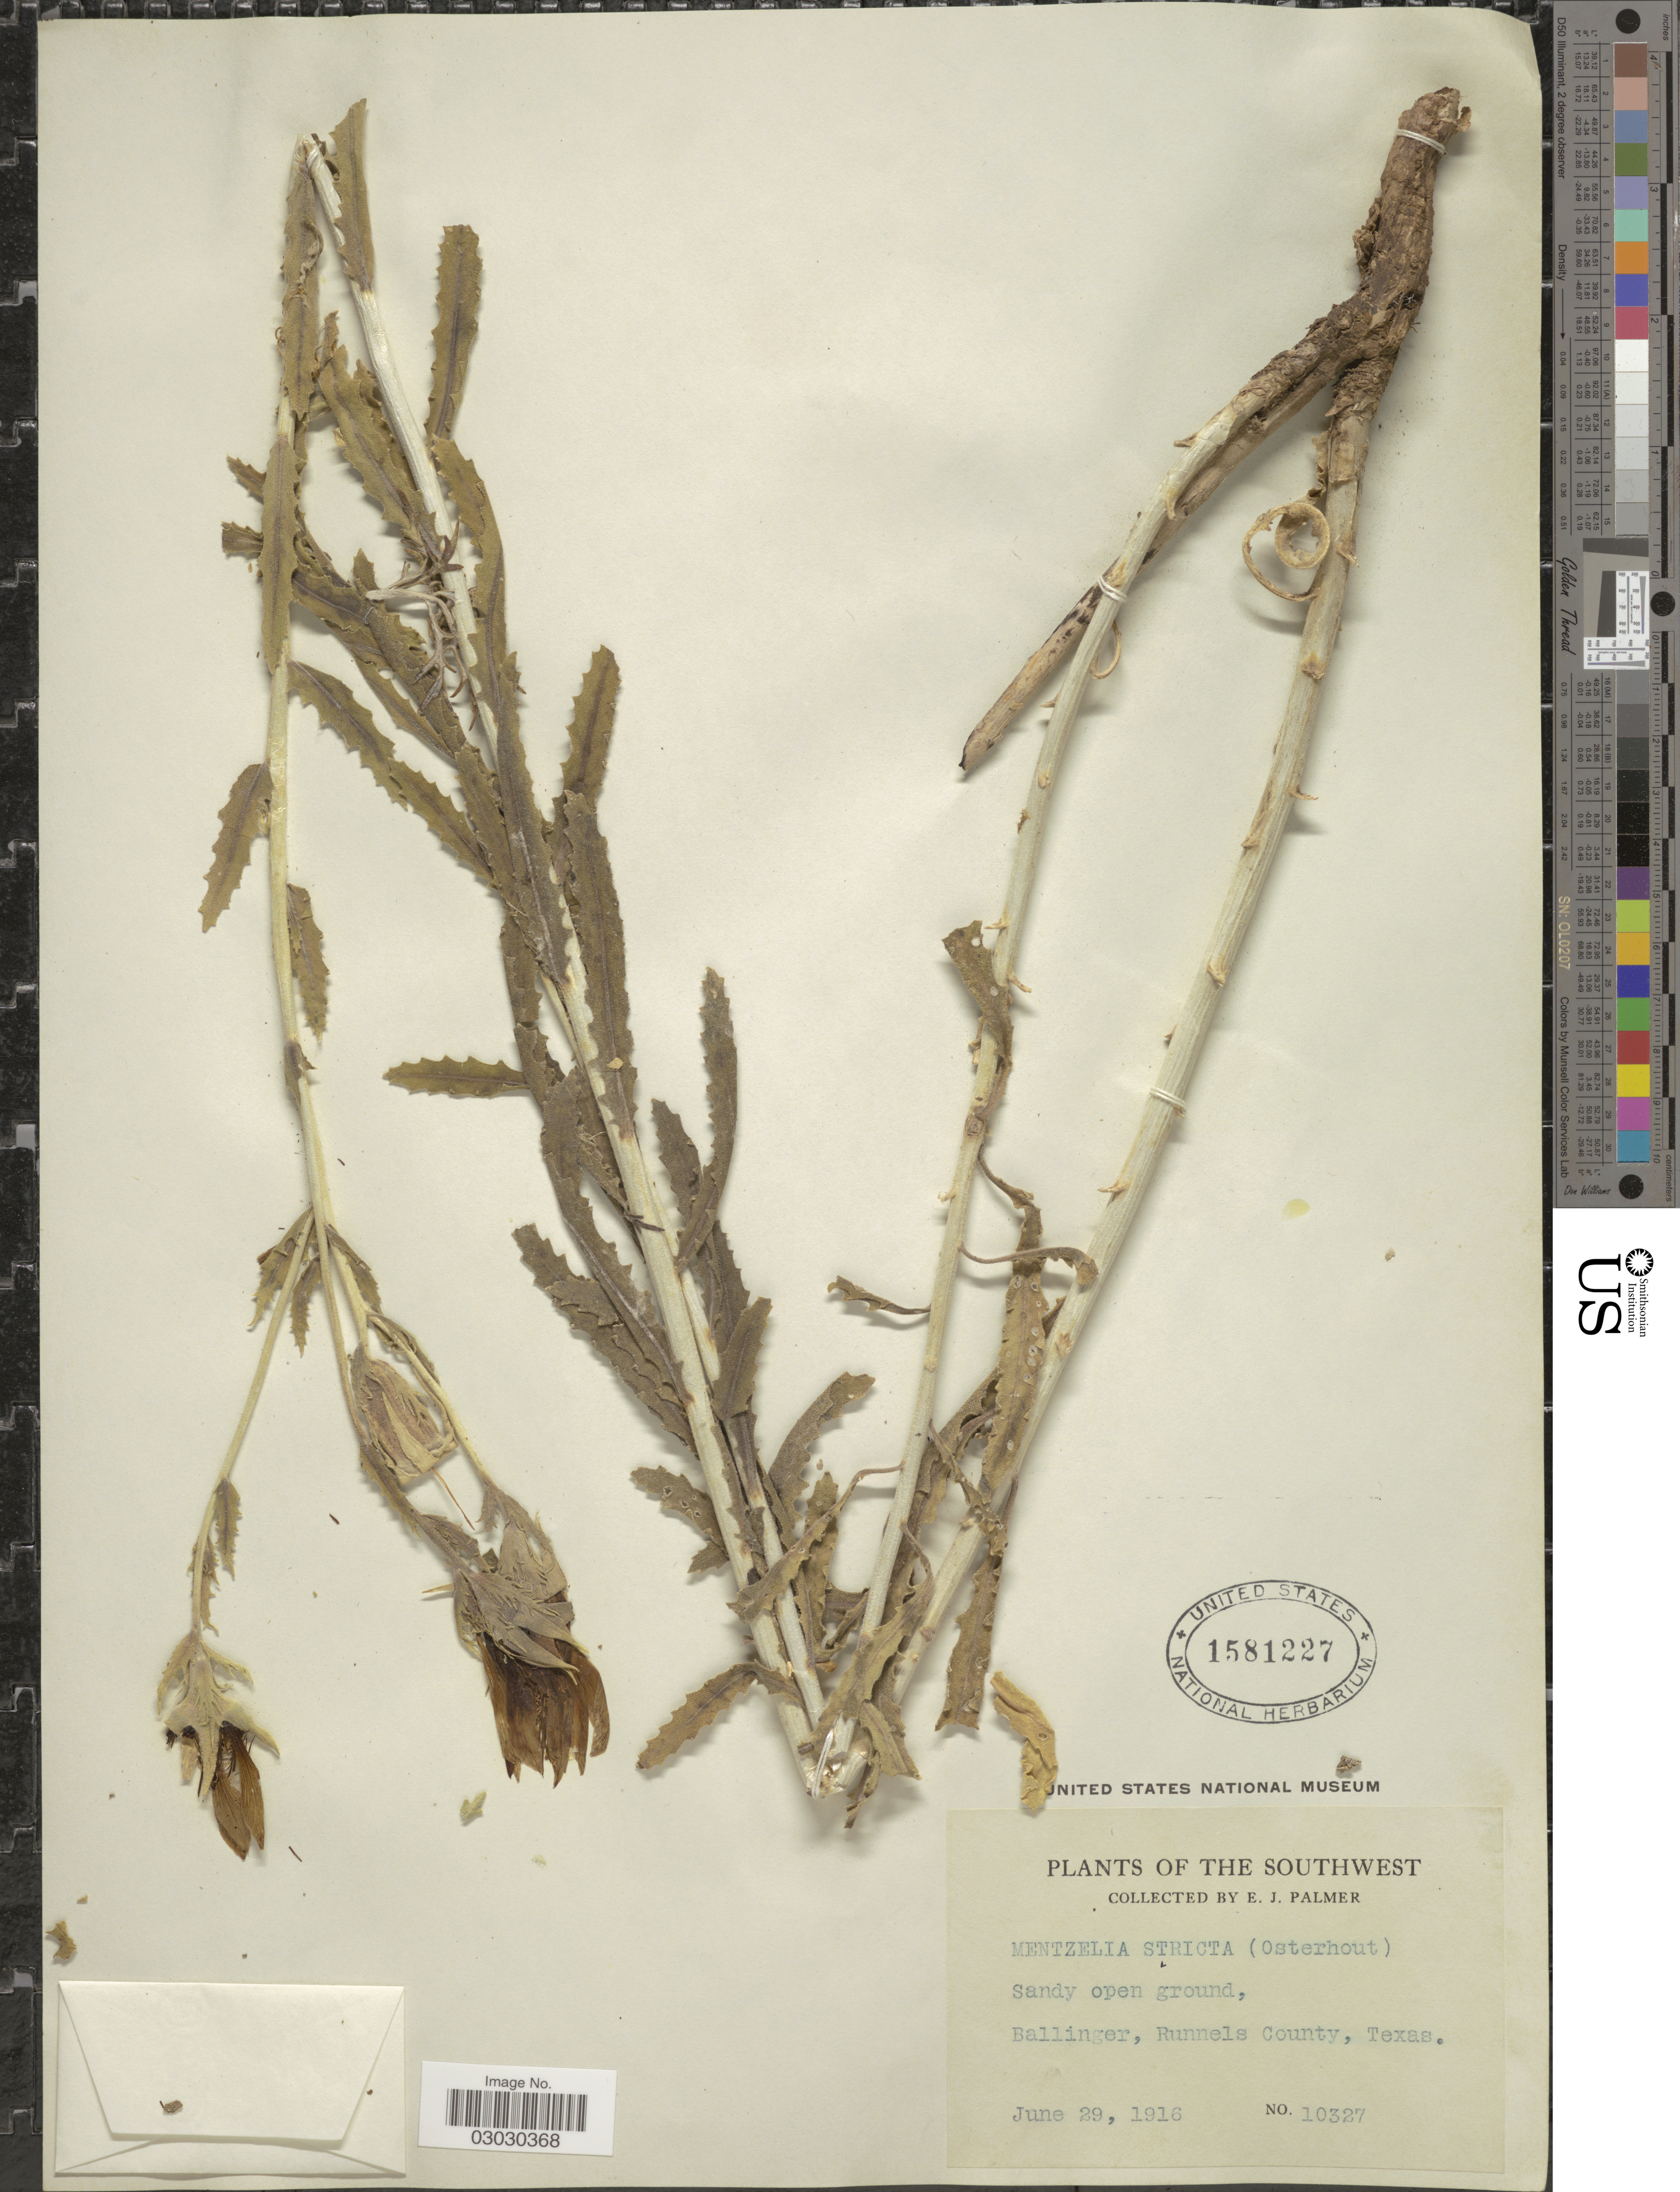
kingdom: Plantae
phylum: Tracheophyta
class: Magnoliopsida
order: Cornales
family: Loasaceae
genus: Mentzelia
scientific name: Mentzelia stricta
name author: (Osterh.) Stevens ex Jeffs & Little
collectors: E. J. Palmer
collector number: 10327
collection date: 1916-06-29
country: United States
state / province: Texas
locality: Southwest. Ballinger, Runnels County, Texas.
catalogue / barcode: US 1581227